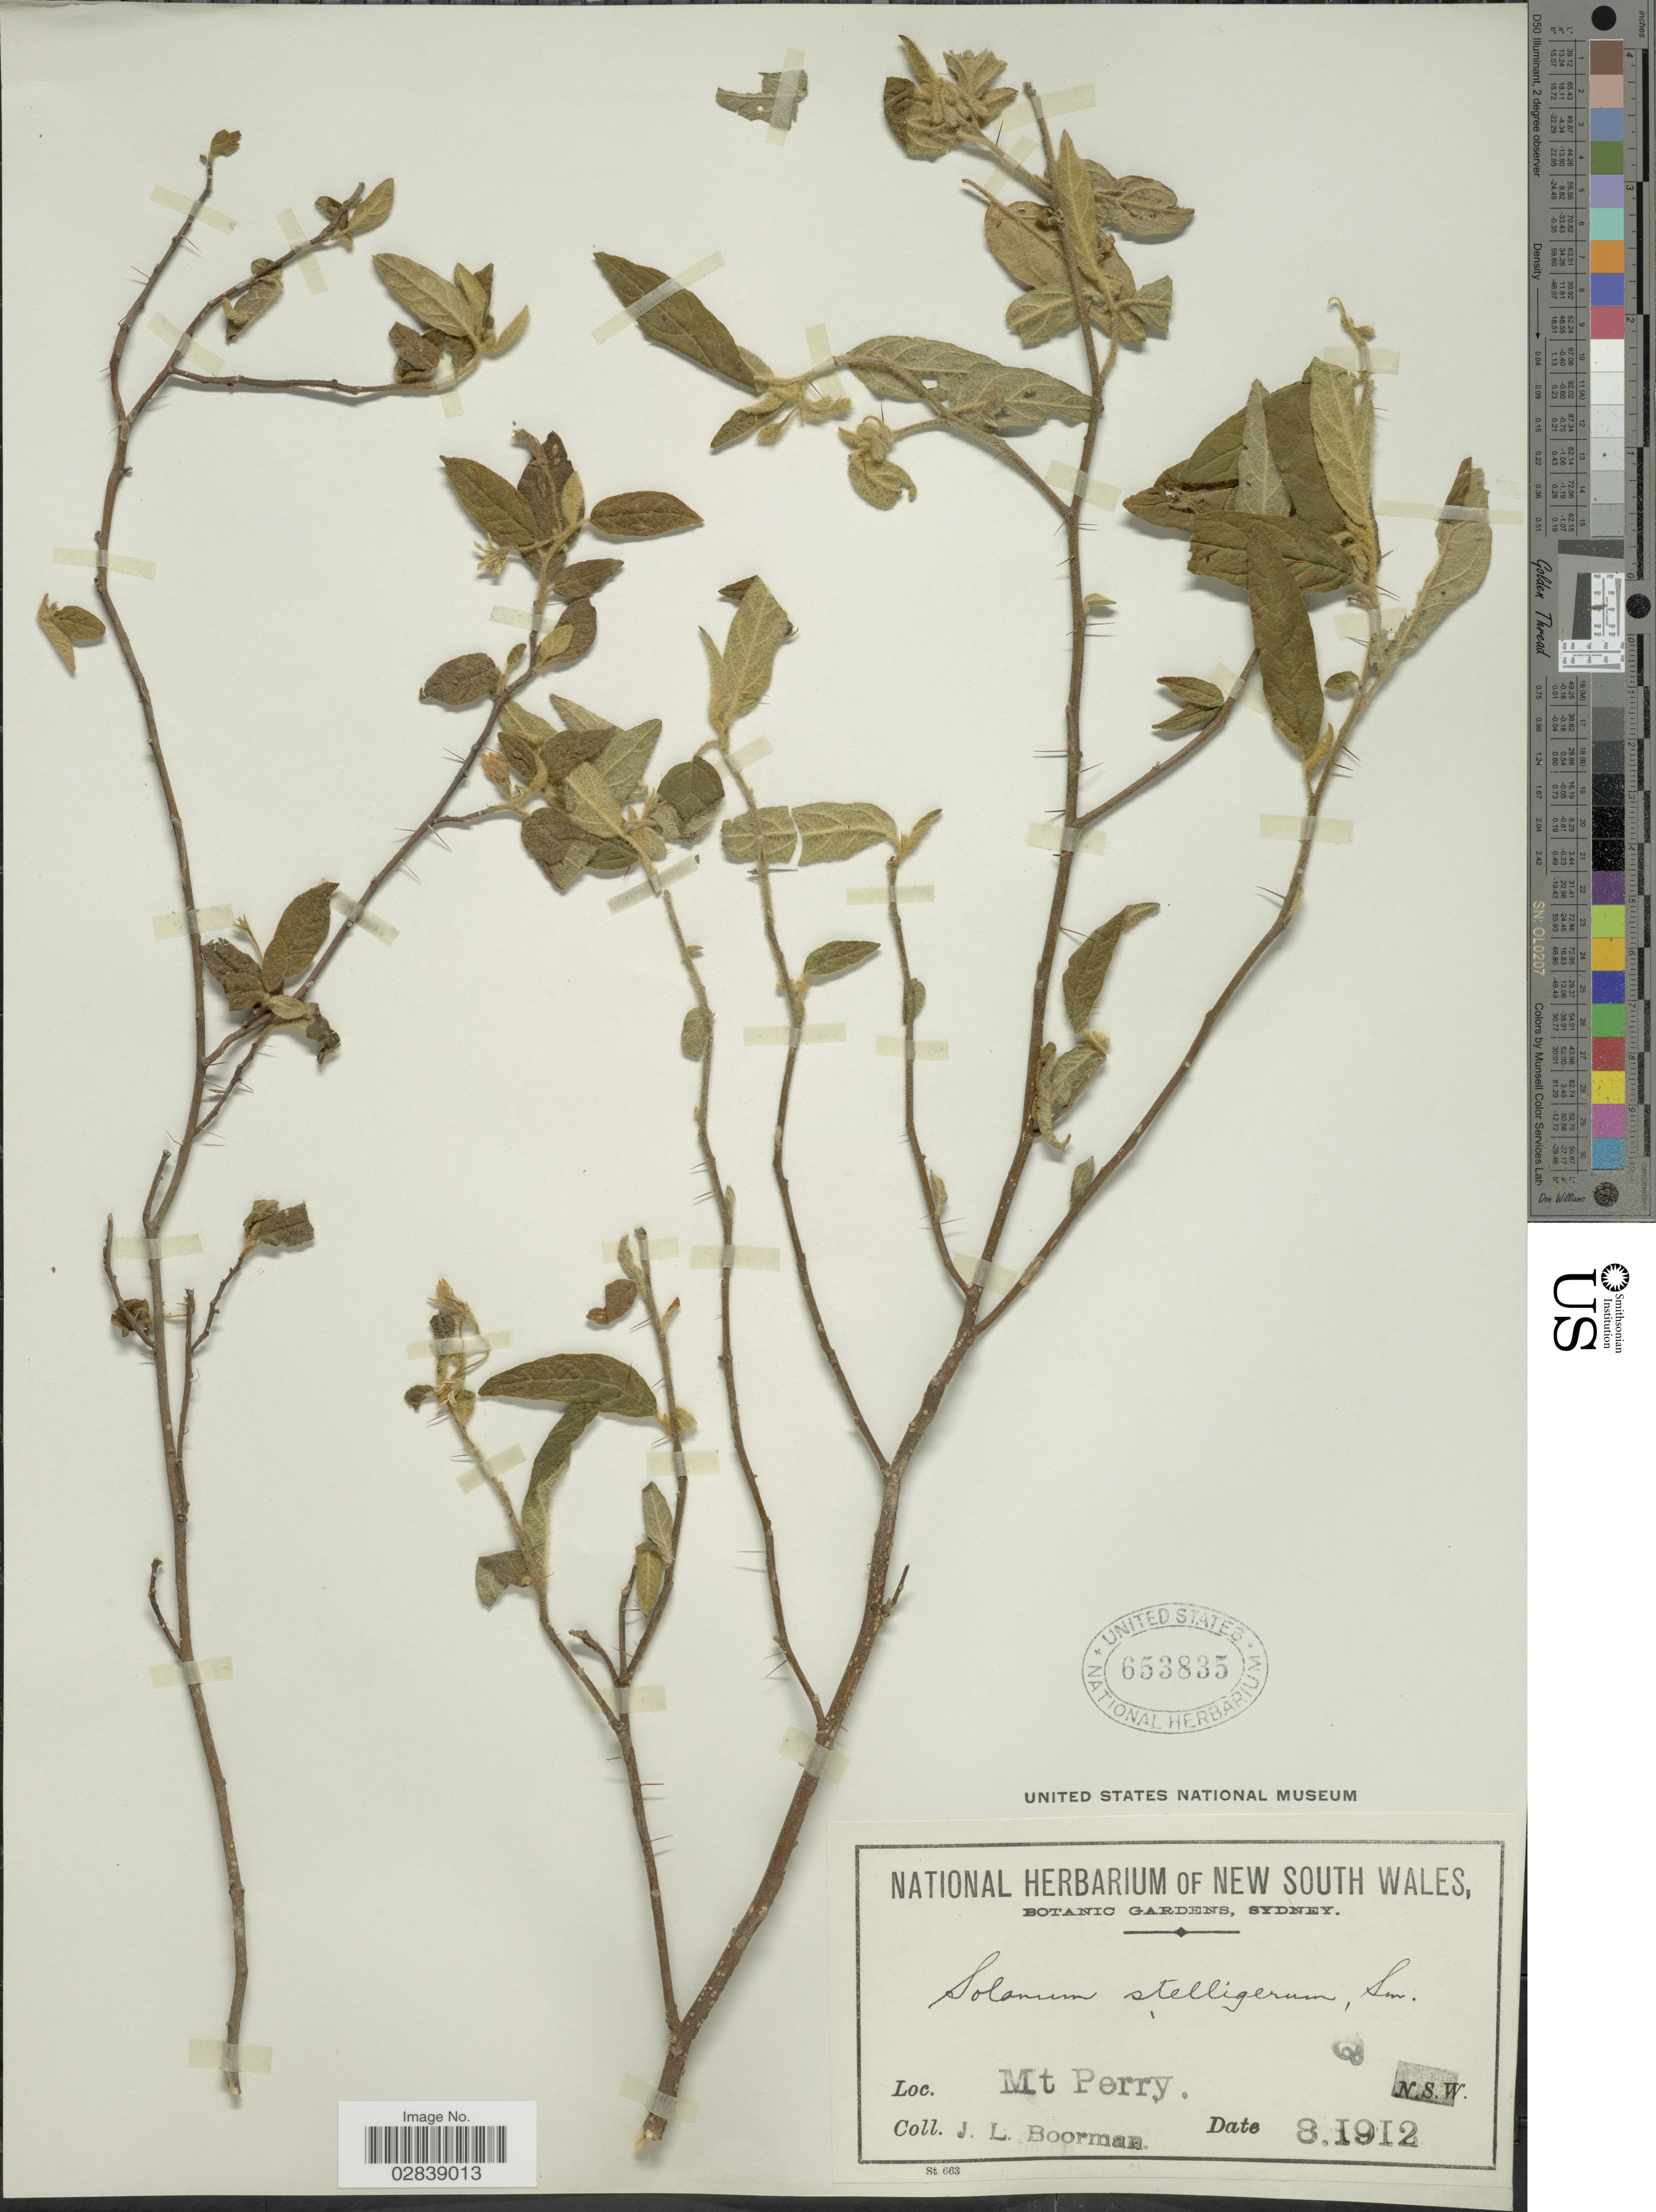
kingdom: Plantae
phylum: Tracheophyta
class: Magnoliopsida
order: Solanales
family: Solanaceae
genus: Solanum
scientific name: Solanum stelligerum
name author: Sm.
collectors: J. Boorman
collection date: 1912-08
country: Australia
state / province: Queensland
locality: Mt. Perry.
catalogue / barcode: US 653835